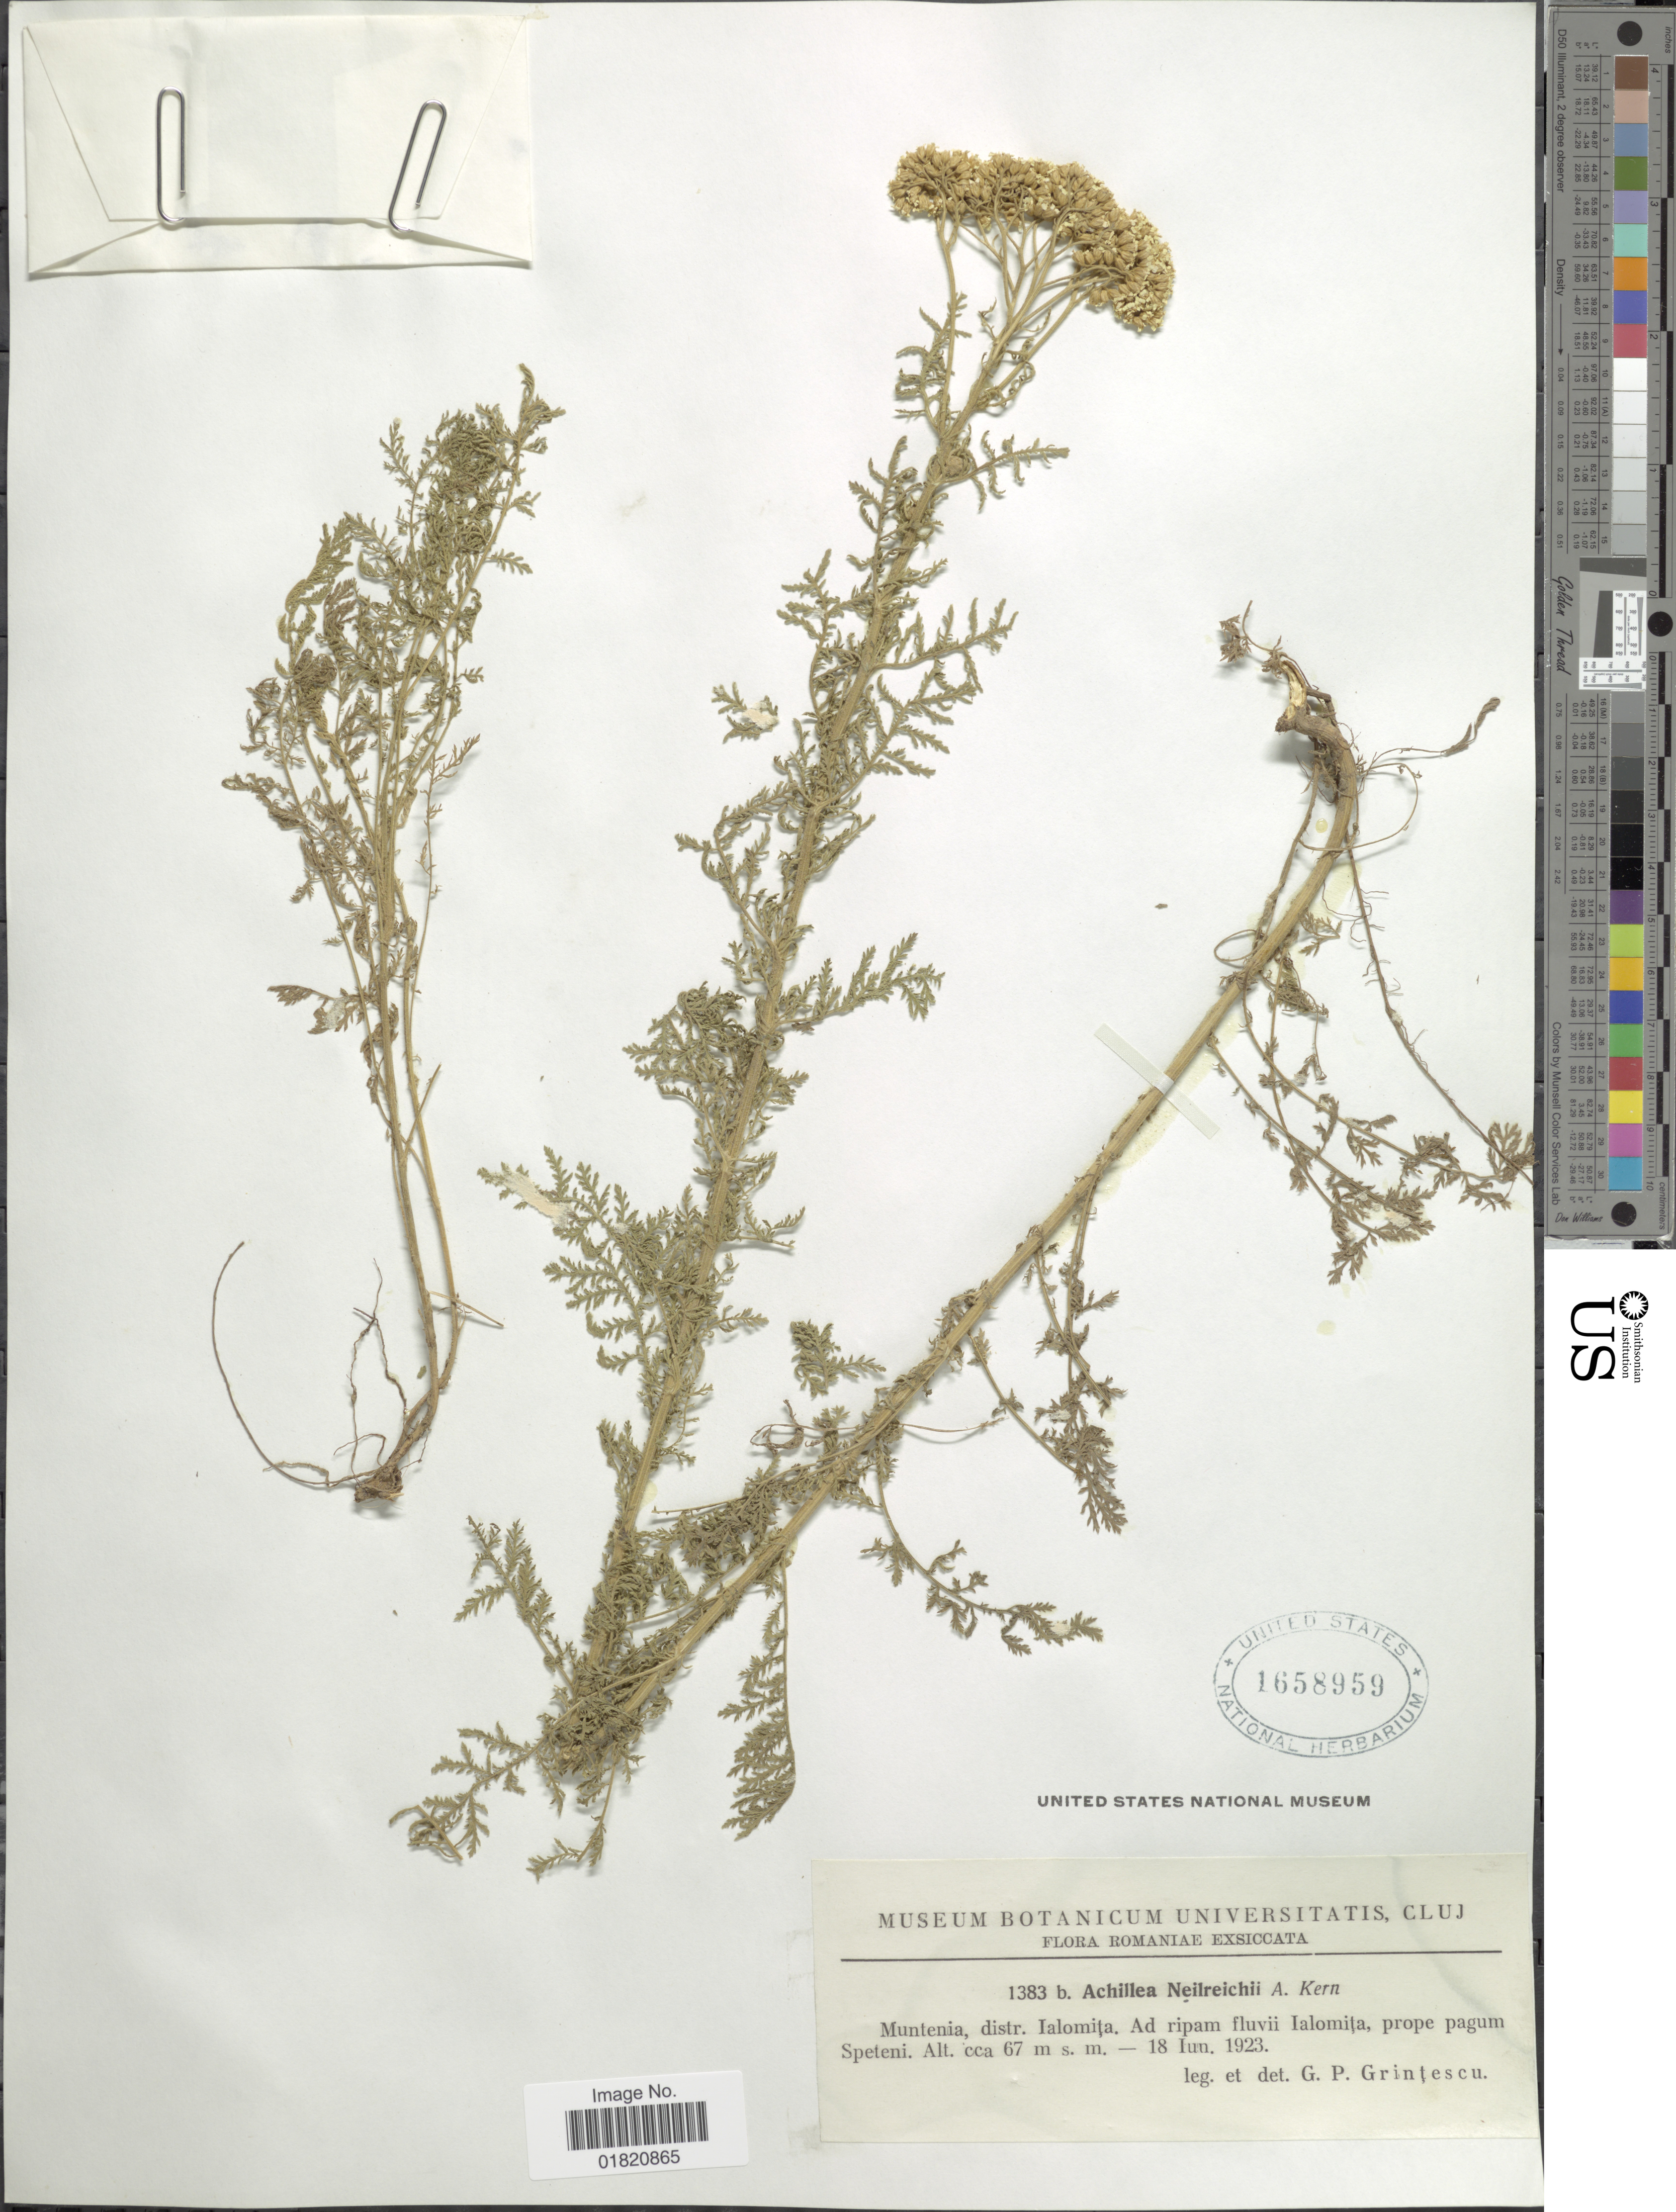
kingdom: Plantae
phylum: Tracheophyta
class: Magnoliopsida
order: Asterales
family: Asteraceae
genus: Achillea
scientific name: Achillea nielreichii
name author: Kern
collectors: G. Grintescu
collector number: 1383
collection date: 1923-06-18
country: Romania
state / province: Ialomita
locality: Muntenia. Ad ripam fluvii Ialomita, prope pagum Speteni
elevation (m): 67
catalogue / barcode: US 1658959